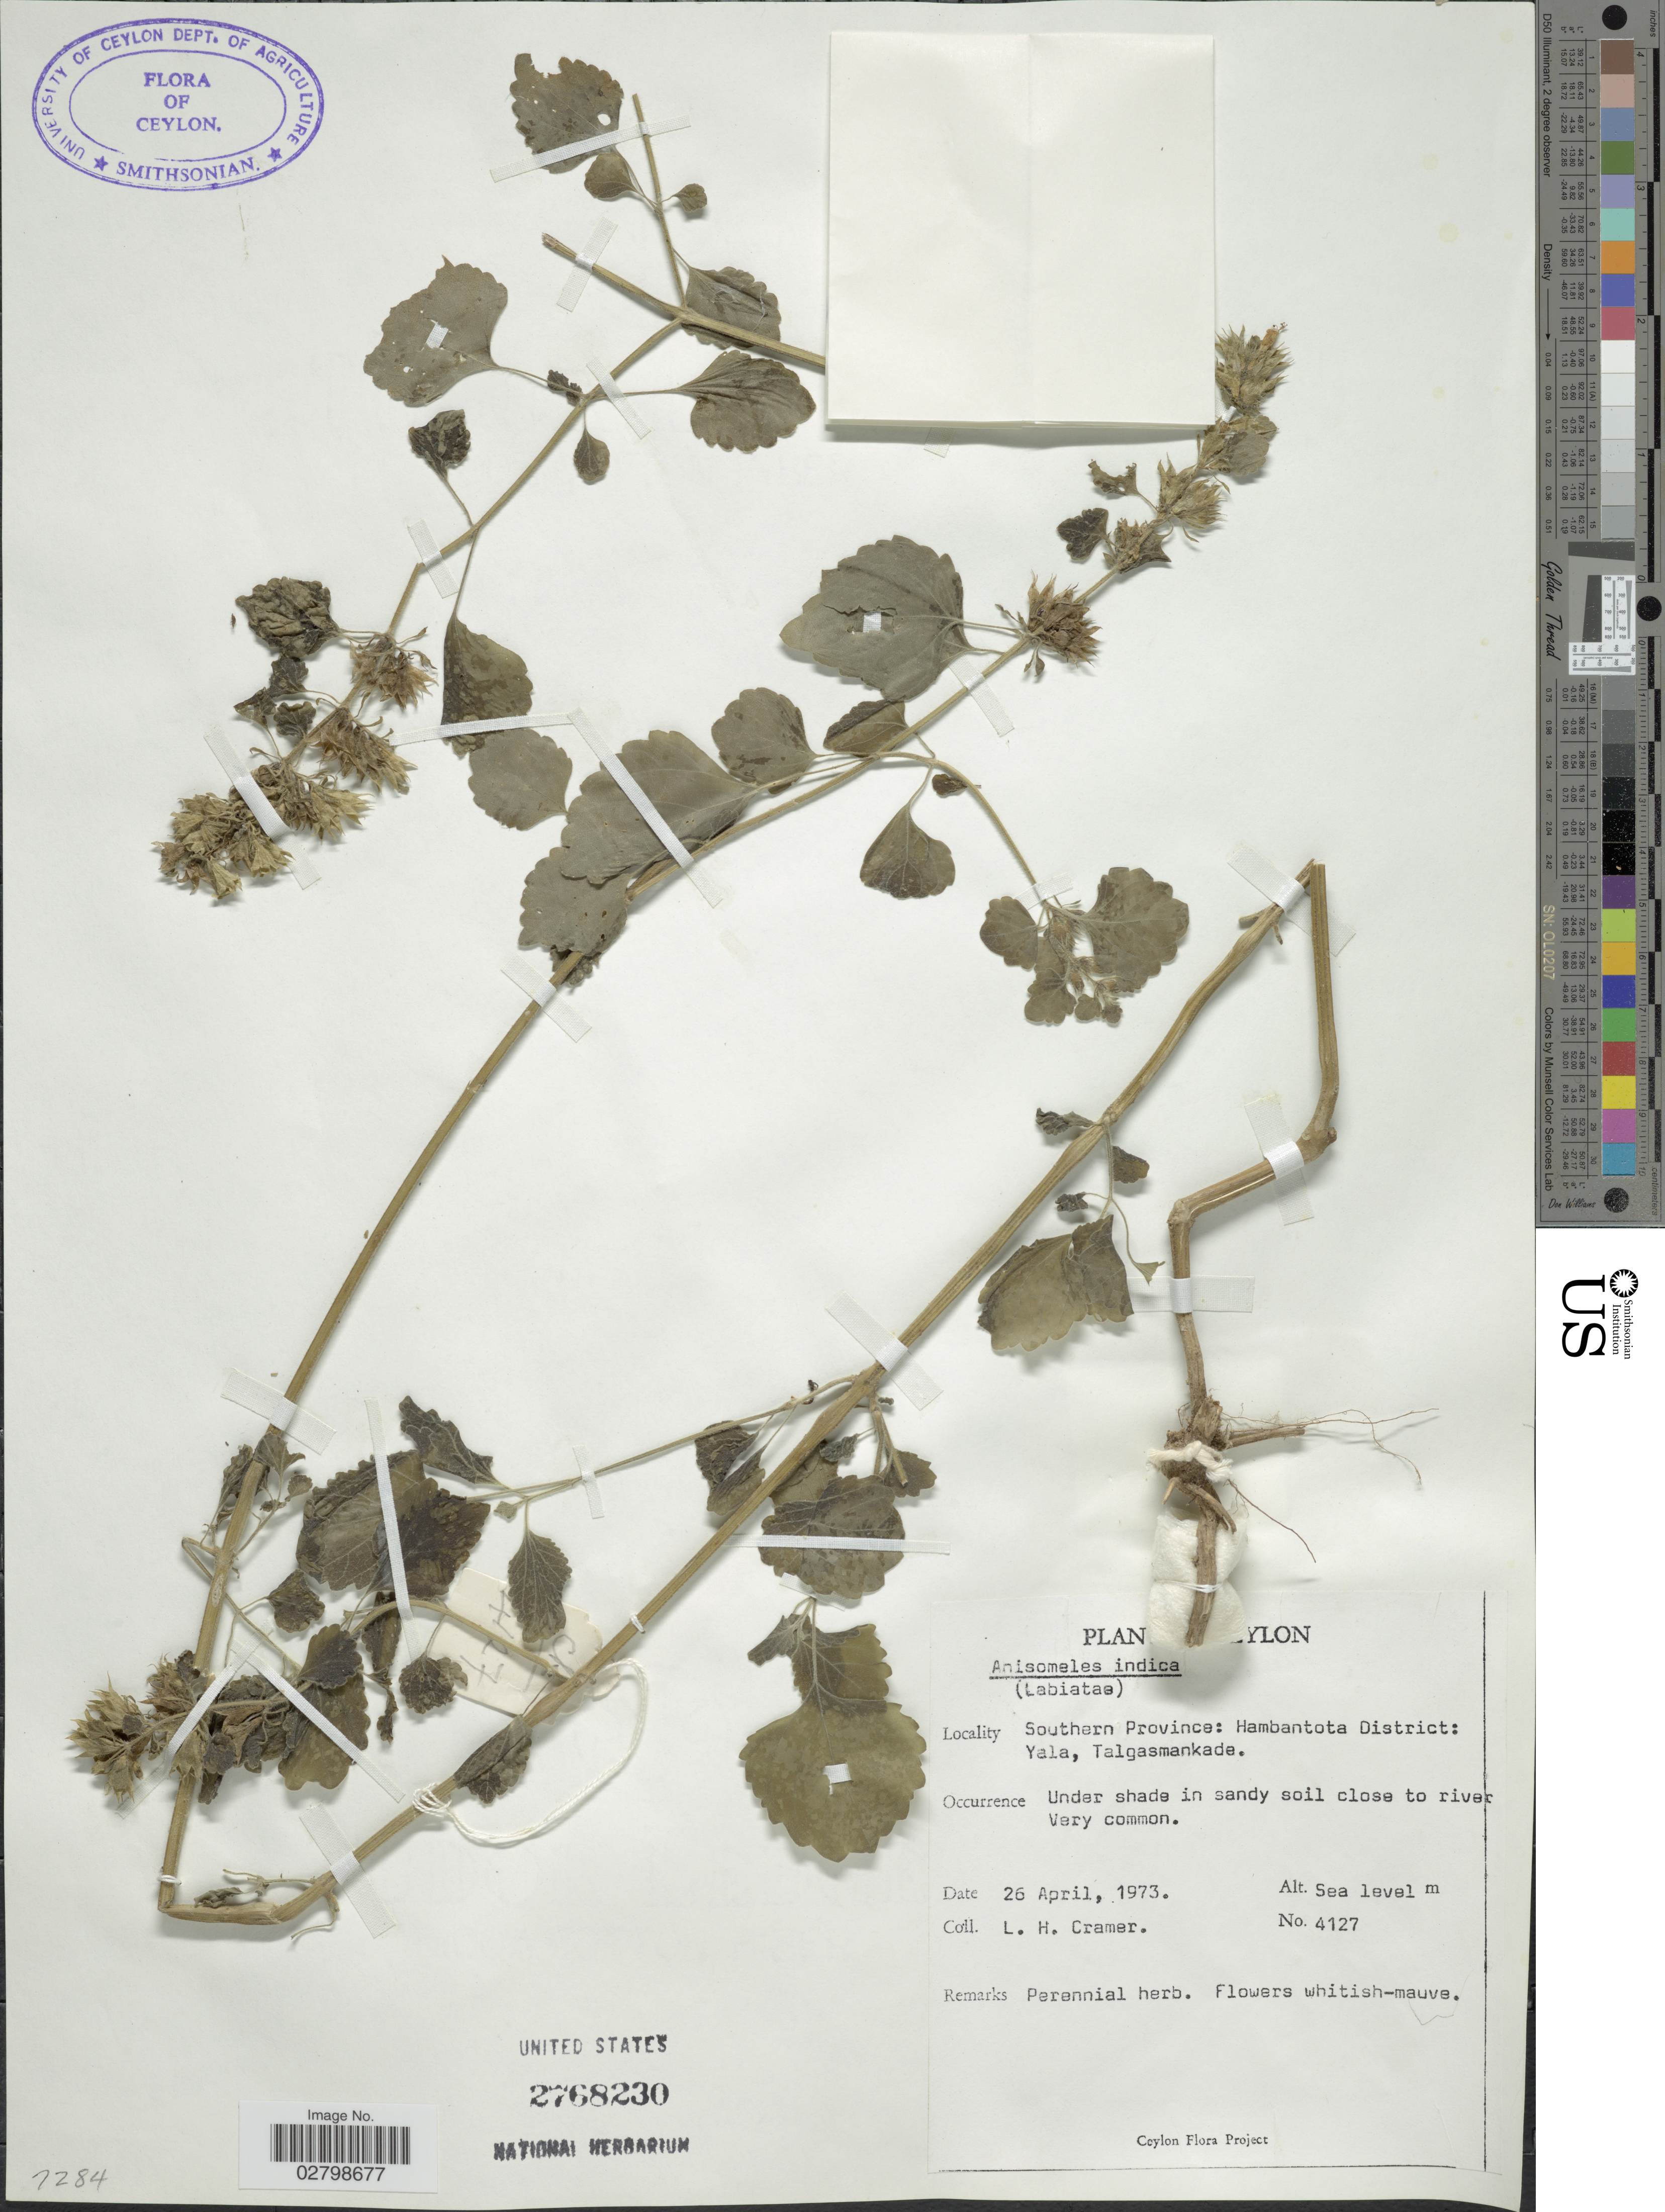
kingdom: Plantae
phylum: Tracheophyta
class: Magnoliopsida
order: Lamiales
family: Lamiaceae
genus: Anisomeles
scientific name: Anisomeles indica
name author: (L.) Kuntze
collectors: L. H. Cramer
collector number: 4127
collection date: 1973-04-26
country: Sri Lanka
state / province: Southern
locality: Ceylon, Hambantota District; Yala, Talgasmankade.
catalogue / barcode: US 2768230